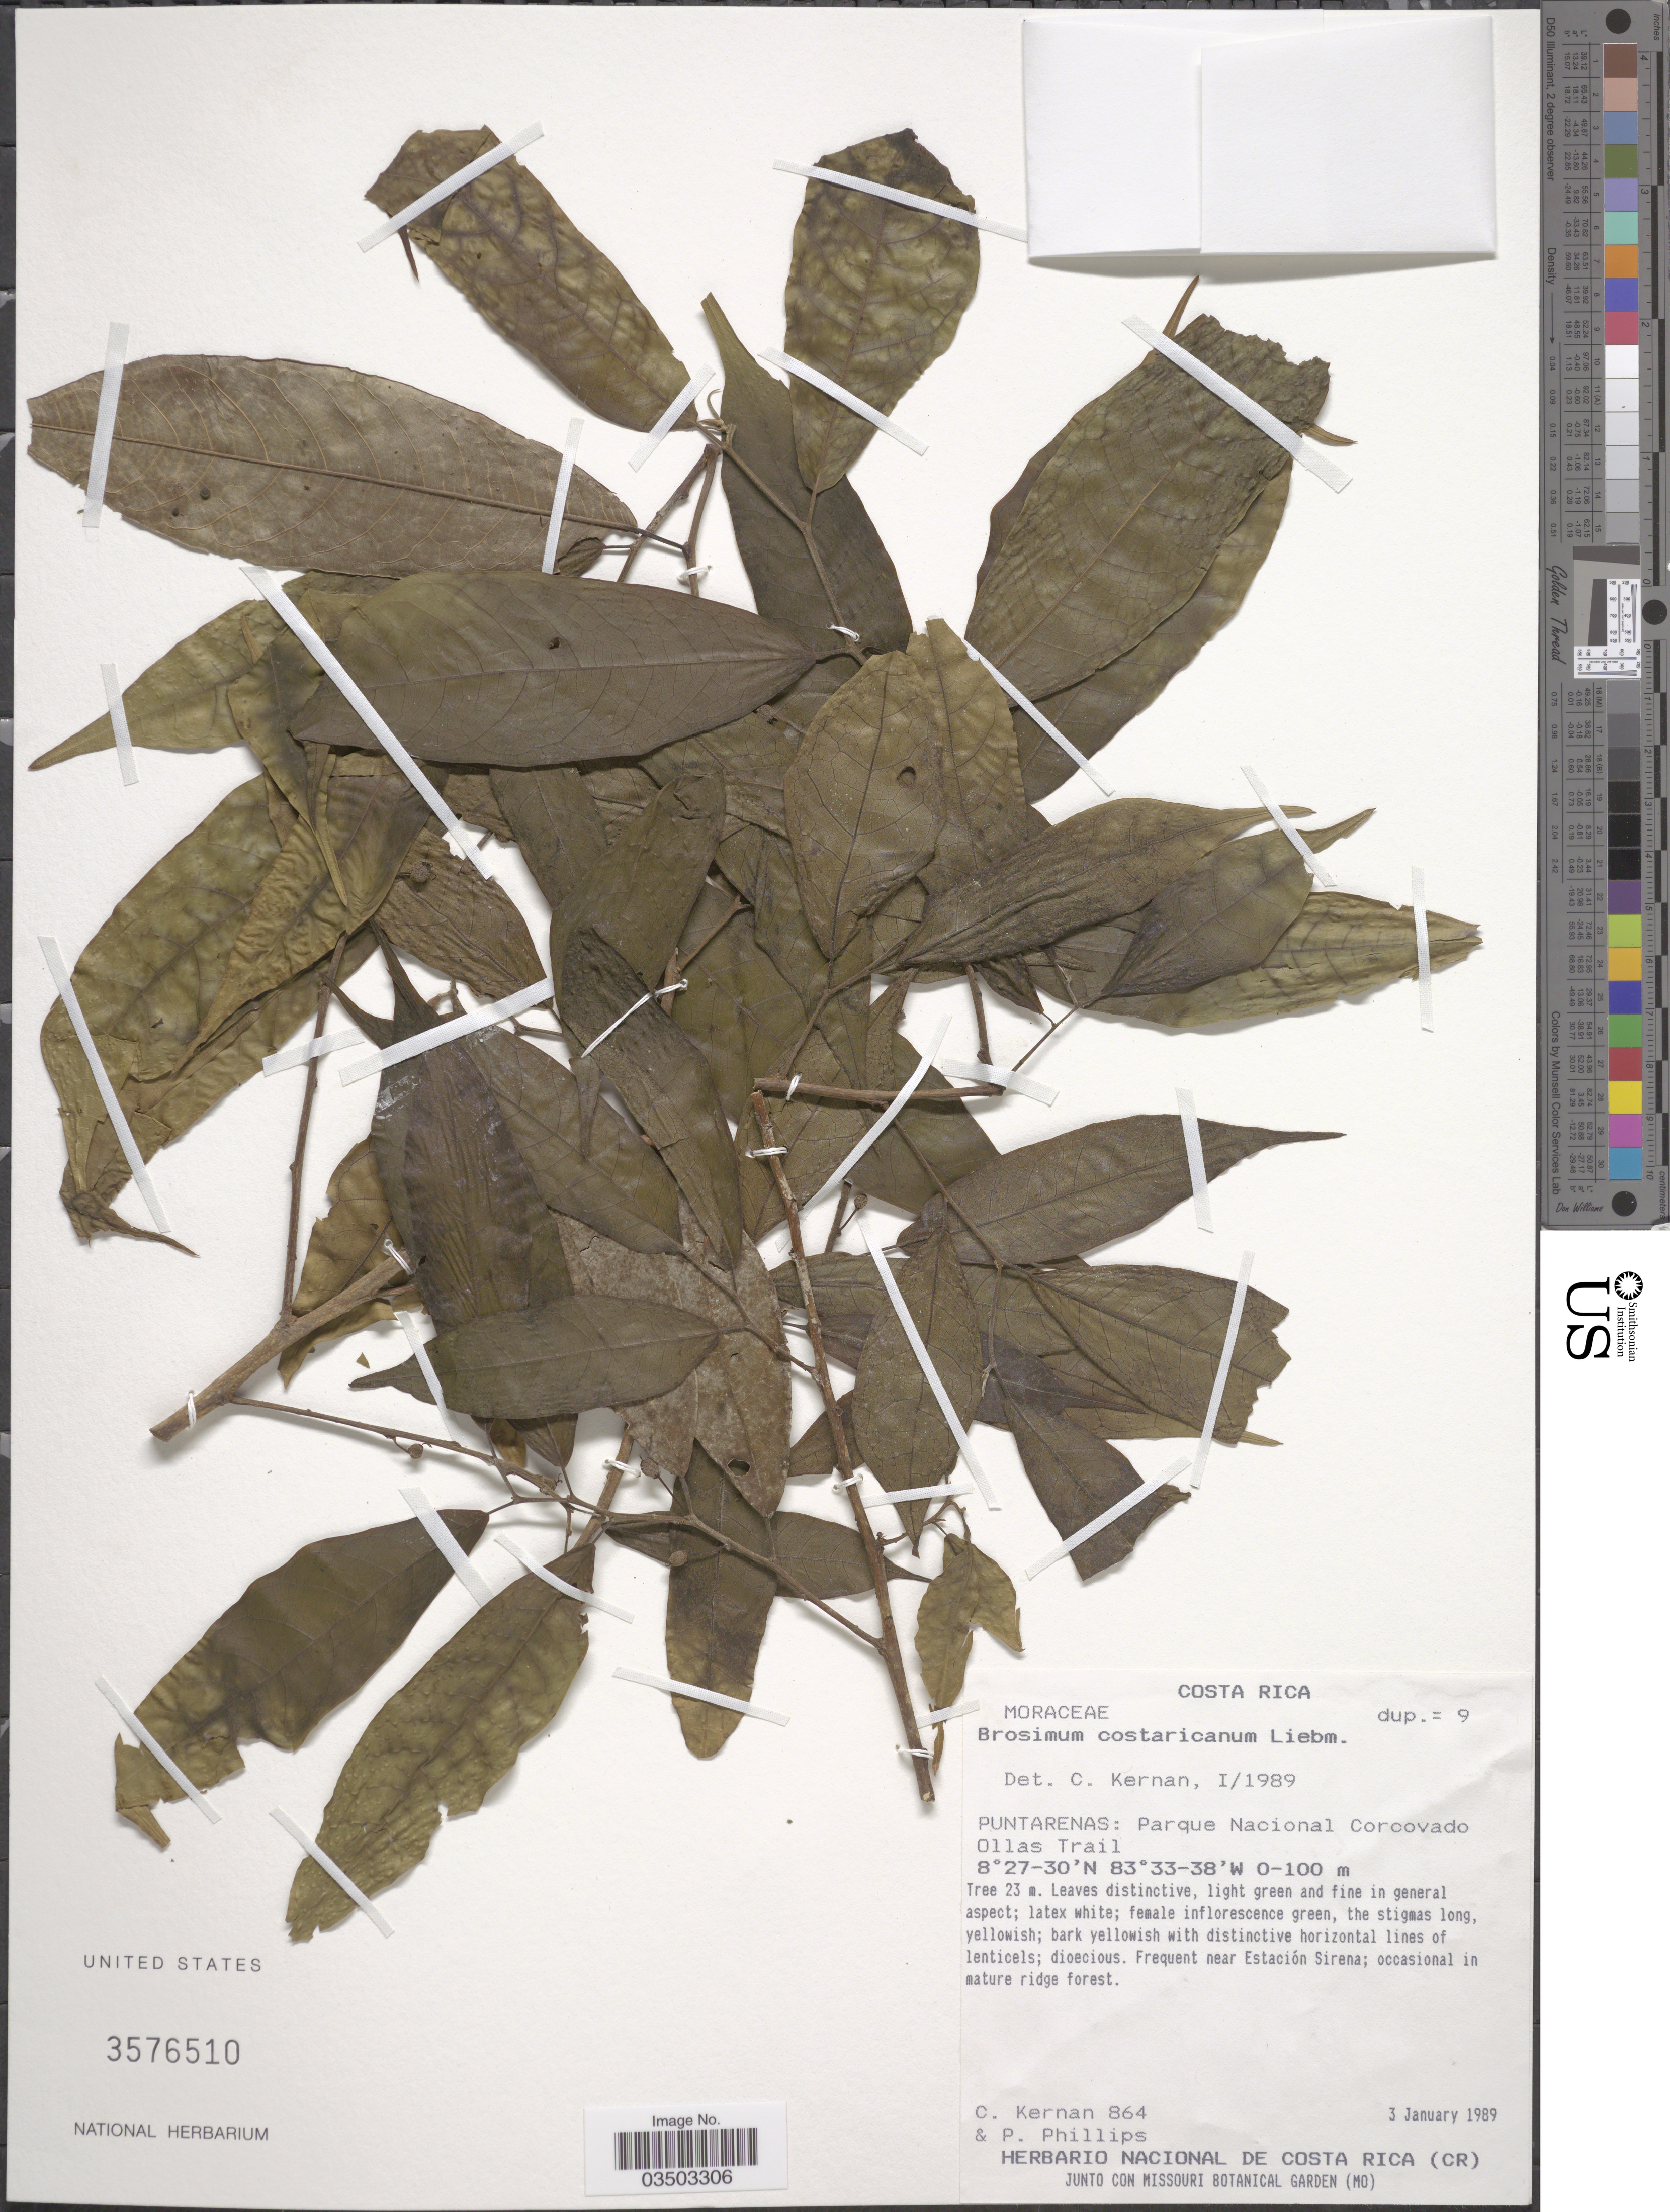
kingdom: Plantae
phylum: Tracheophyta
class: Magnoliopsida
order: Rosales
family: Moraceae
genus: Brosimum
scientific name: Brosimum costaricanum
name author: Liebm.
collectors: C. Kernan & P. Phillips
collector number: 864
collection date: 1989-01-03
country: Costa Rica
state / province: Puntarenas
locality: Parque Nacional Corcovado Ollas Trail. Frequent near Estación Sirena; occasional in mature ridge forest.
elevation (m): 0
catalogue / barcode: US 3576510